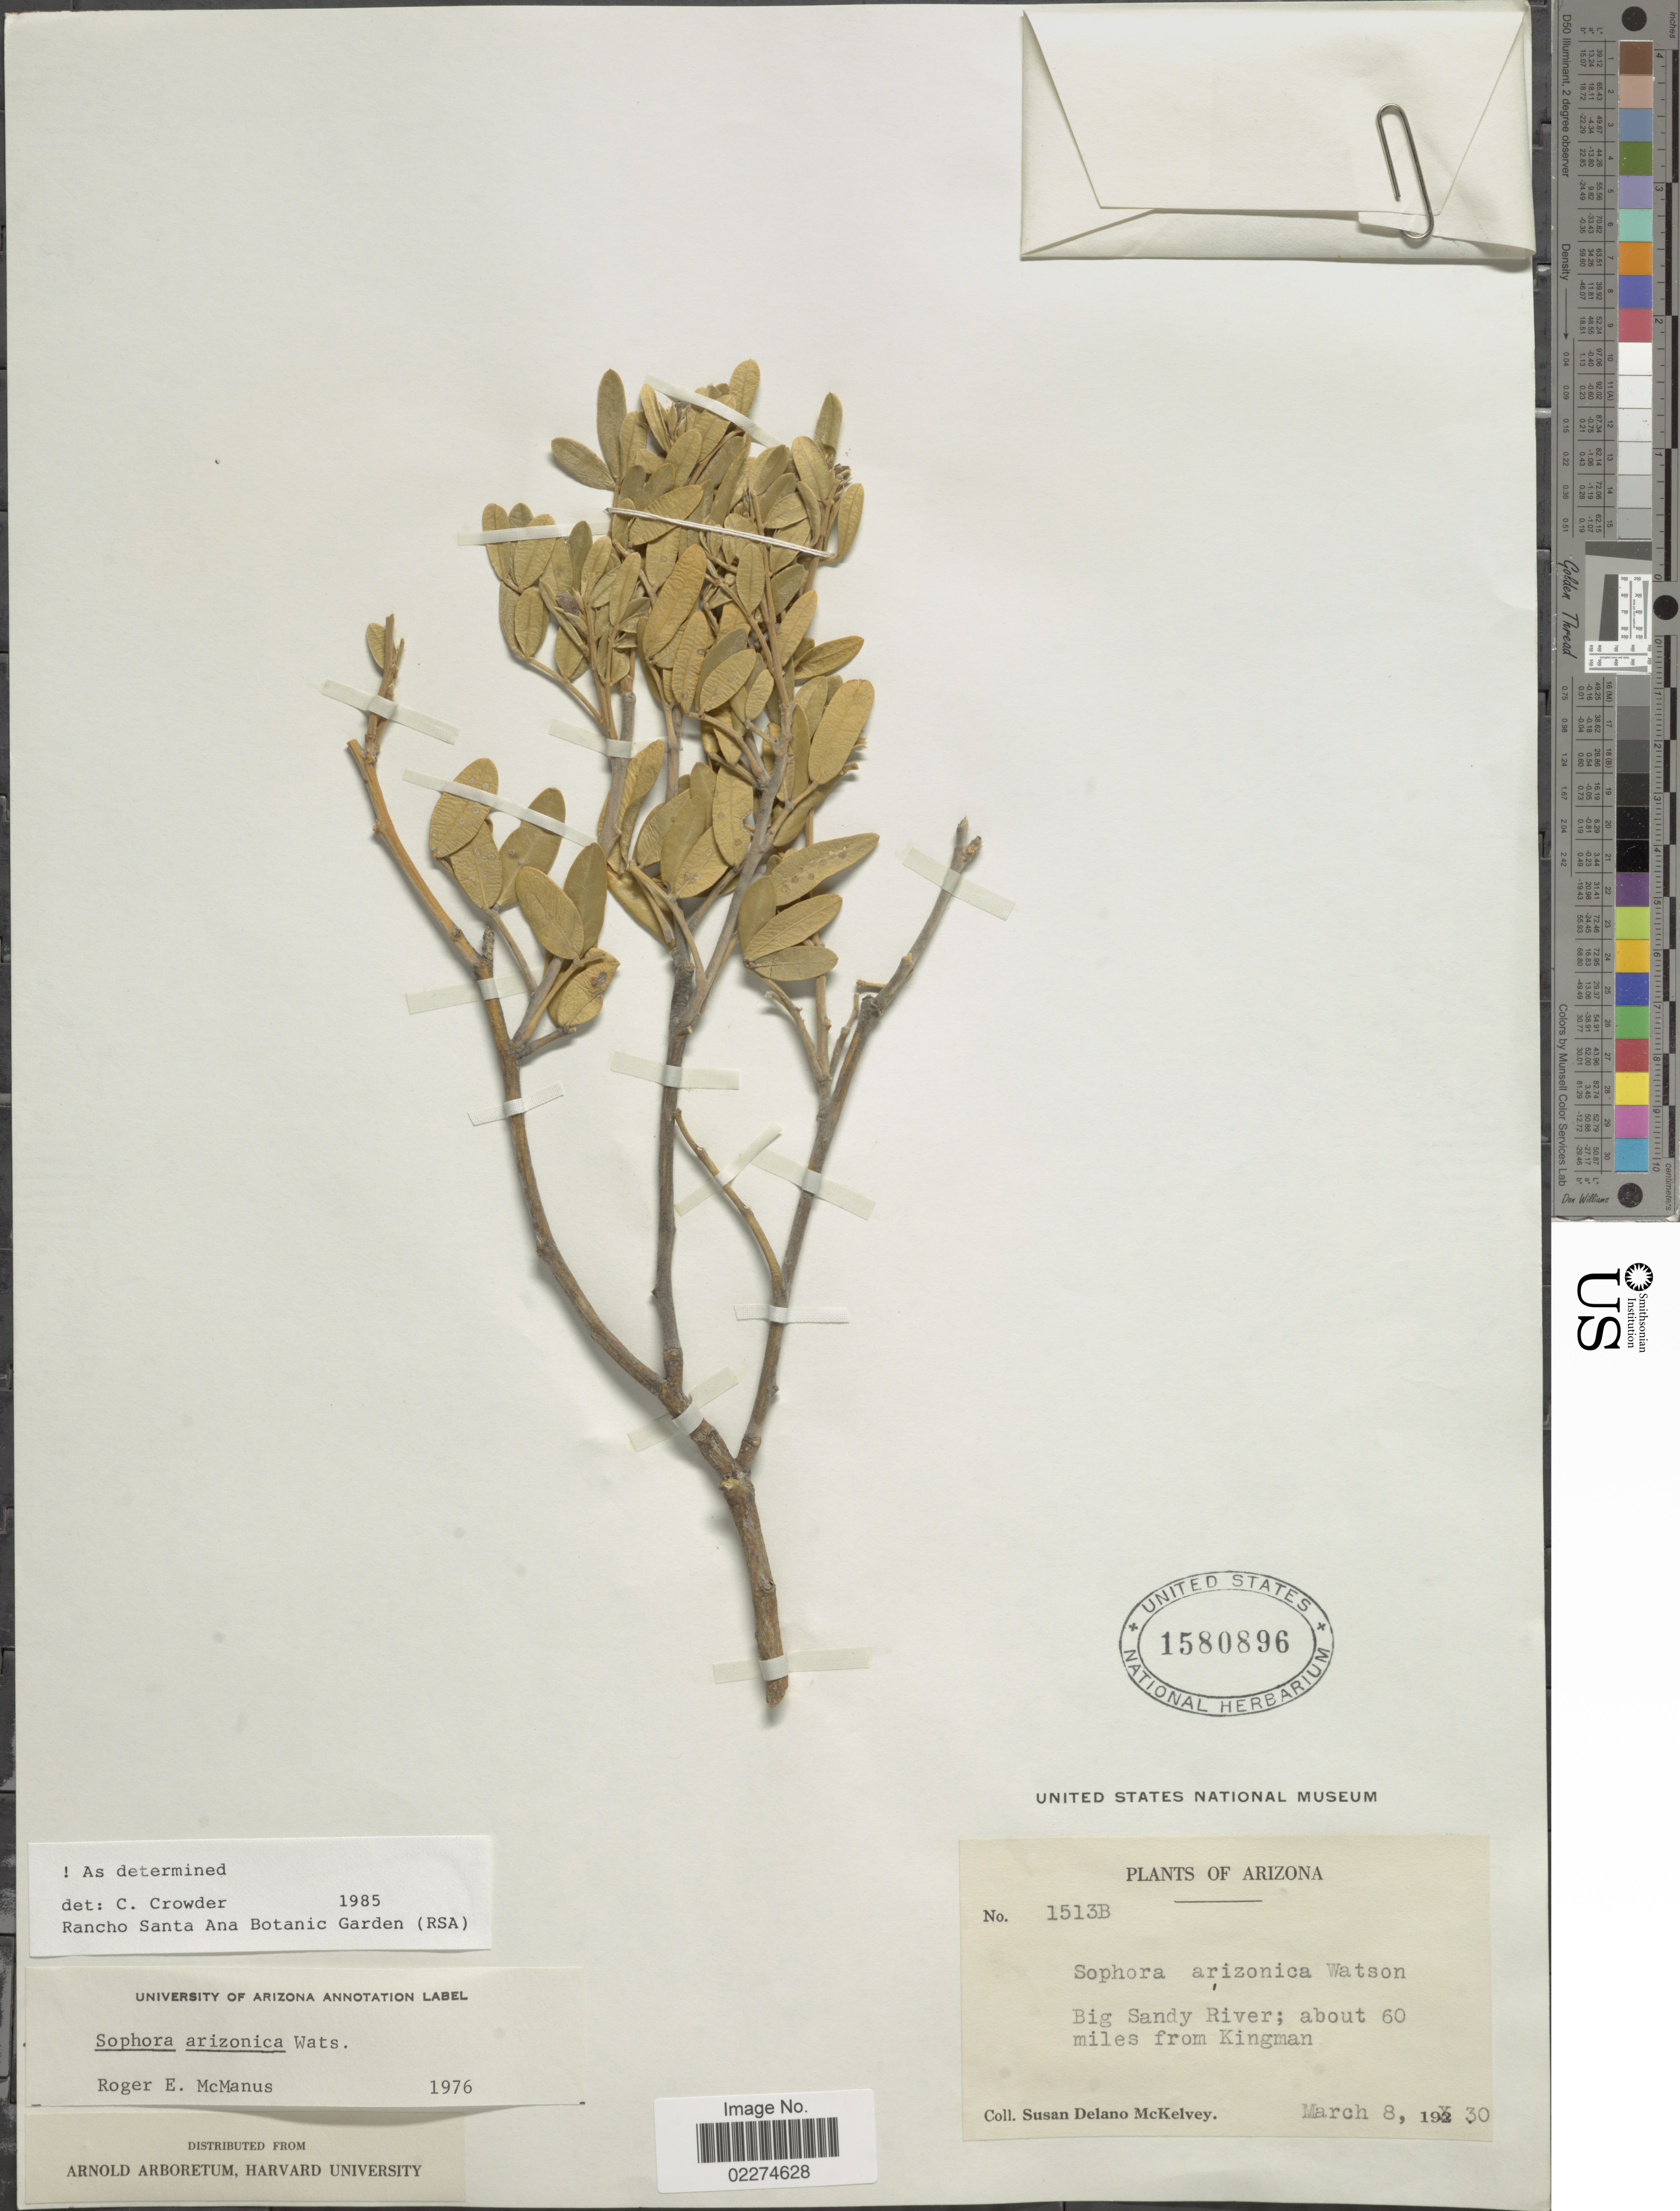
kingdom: Plantae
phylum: Tracheophyta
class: Magnoliopsida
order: Fabales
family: Fabaceae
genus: Dermatophyllum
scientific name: Dermatophyllum arizonicum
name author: (S. Watson) Vincent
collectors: S. A. McKelvey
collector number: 1513B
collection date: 1930-03-08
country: United States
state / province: Arizona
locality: Big Sandy River, about 60 miles from Kingman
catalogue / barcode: US 1580896